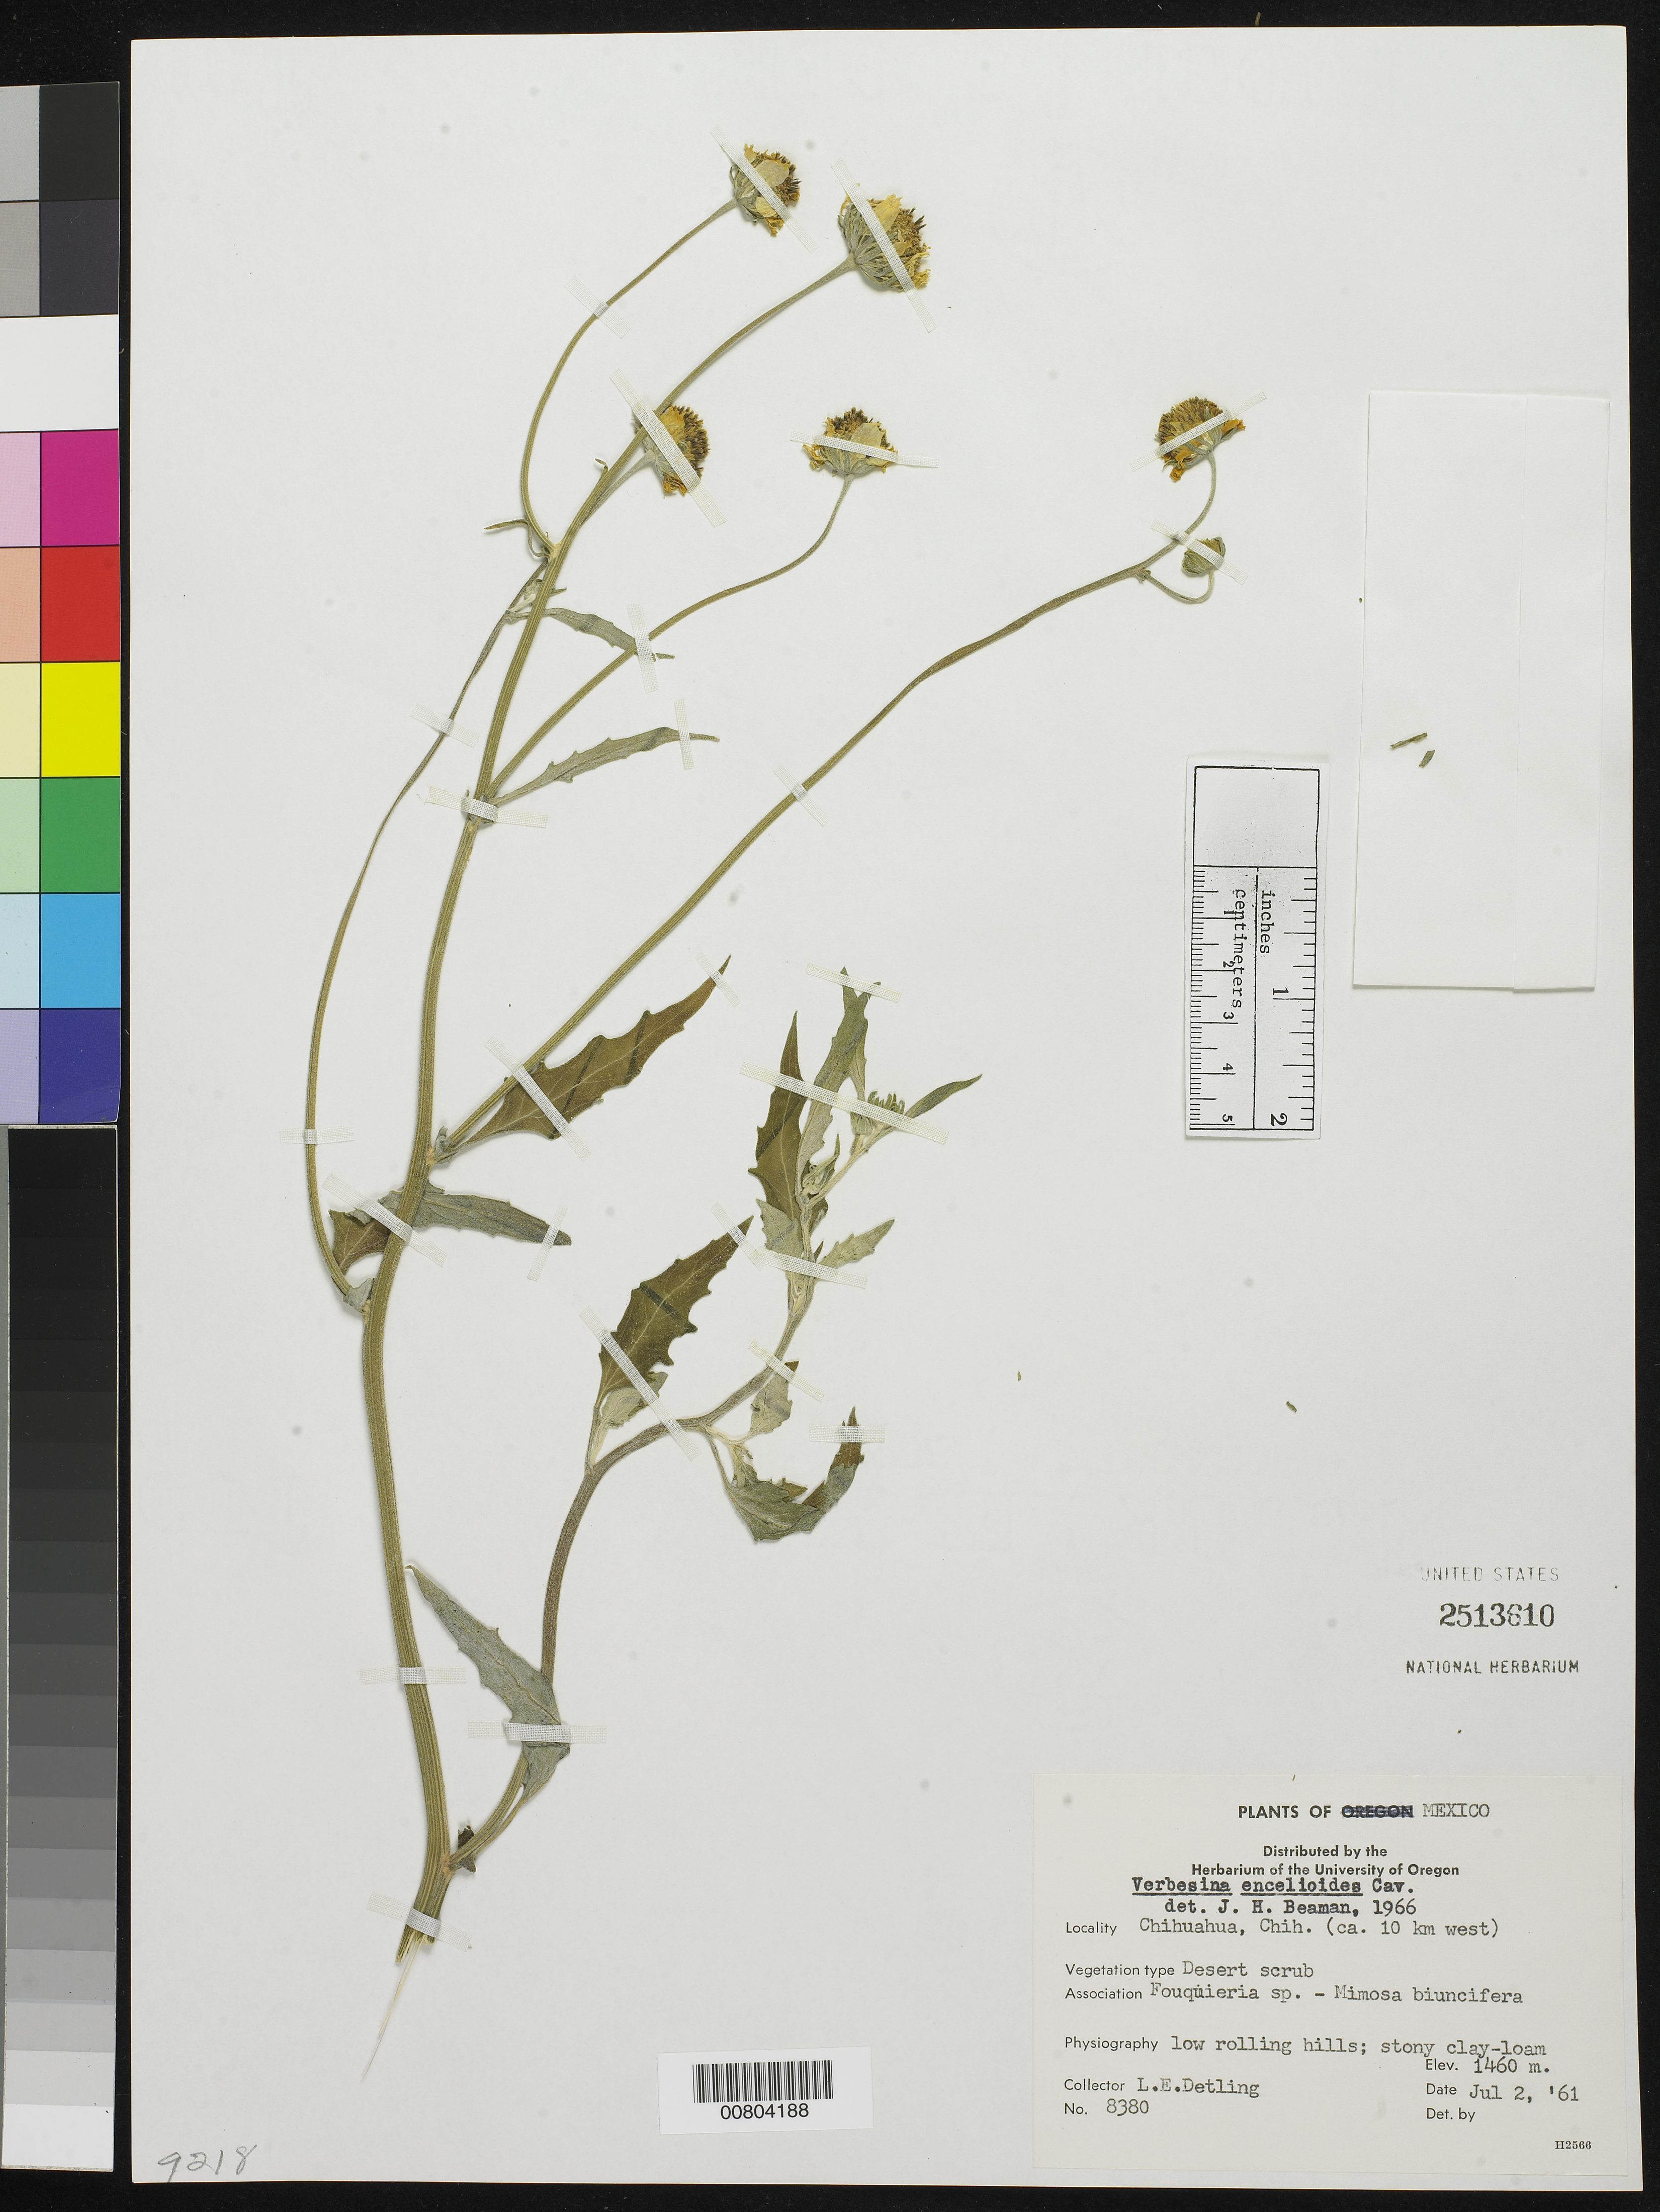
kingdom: Plantae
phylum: Tracheophyta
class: Magnoliopsida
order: Asterales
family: Asteraceae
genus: Verbesina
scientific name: Verbesina encelioides subsp. encelioides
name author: (Cav.) Benth. & Hook.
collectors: L. E. Detling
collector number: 8380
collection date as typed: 02 Jul 1961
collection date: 1961-07-02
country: Mexico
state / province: Chihuahua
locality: Chihuahua, Chihuahua (ca. 10 km west)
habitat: Low rolling hills; stony clay-loam. Association Fouqueria sp. - Mimosa biuncifera.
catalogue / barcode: US 2513610